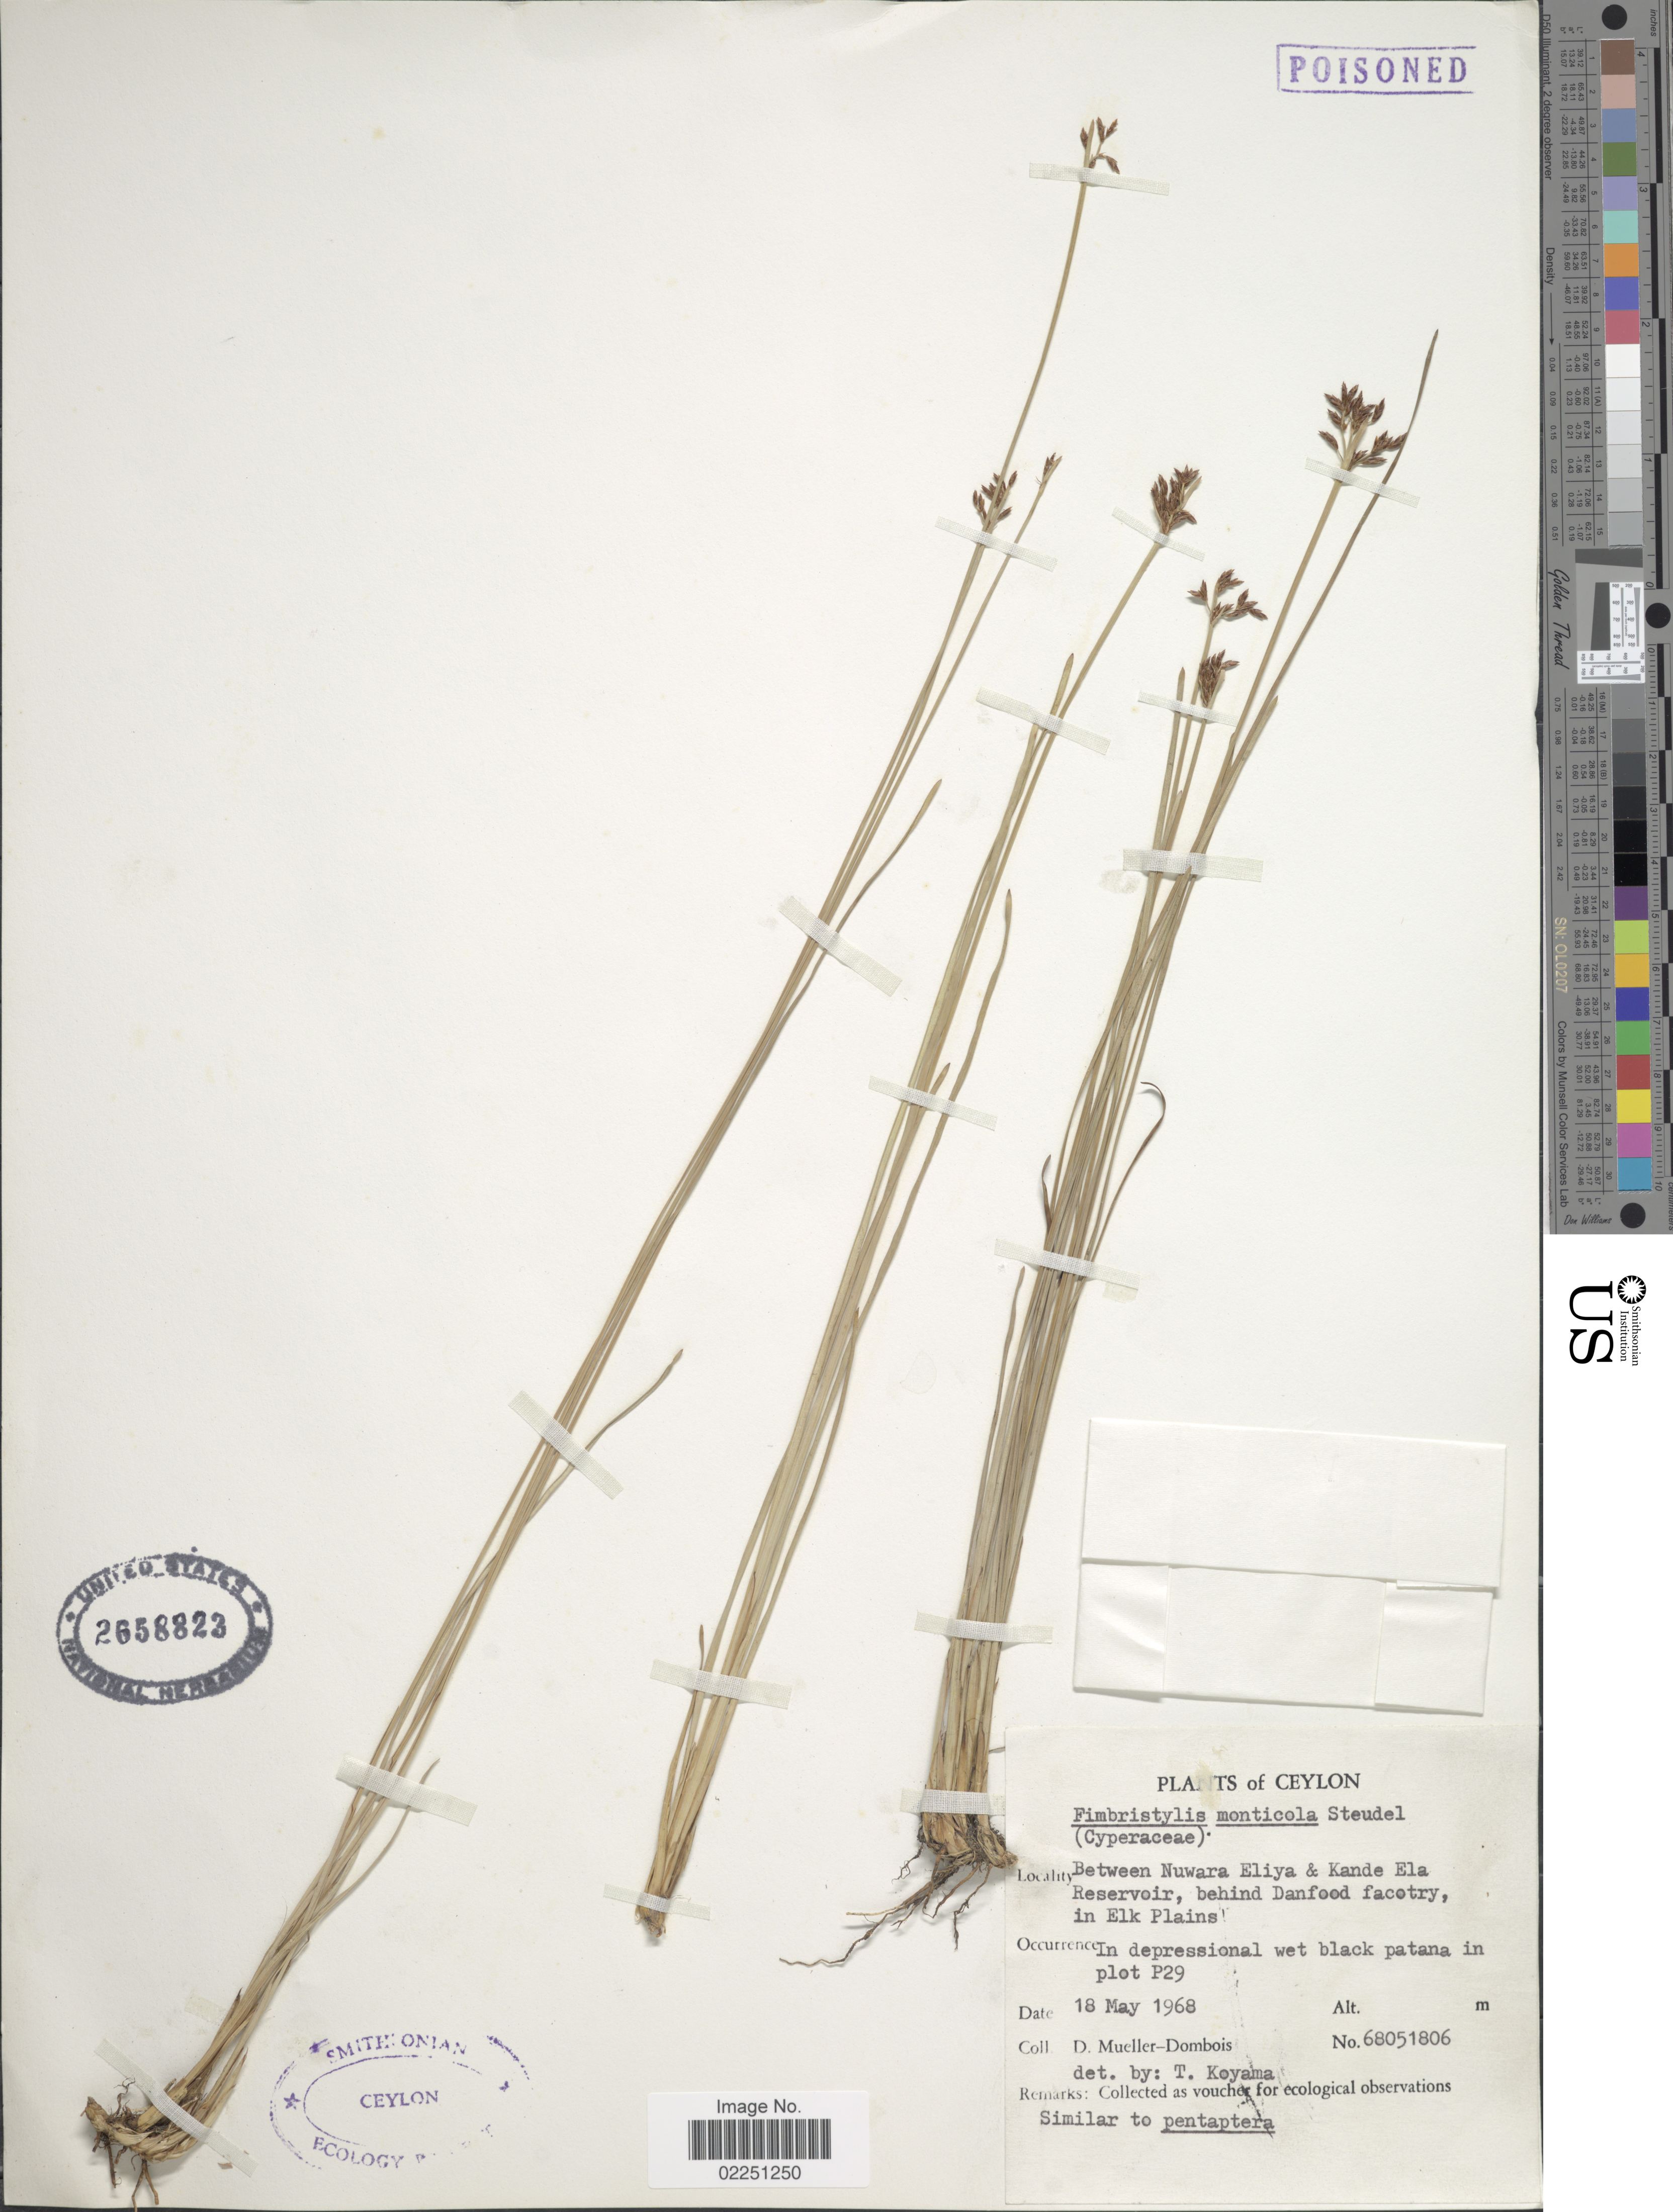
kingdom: Plantae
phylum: Tracheophyta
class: Liliopsida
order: Poales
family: Cyperaceae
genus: Fimbristylis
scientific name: Fimbristylis monticola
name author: Hochst. ex Steud.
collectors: D. Mueller-Dombois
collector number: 68051806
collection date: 1968-05-18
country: Sri Lanka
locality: Ceylon. Between Nuwara Eliya & Kande Ela Reservoir, behind Danfood factory, in Elk Plains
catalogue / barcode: US 2658823